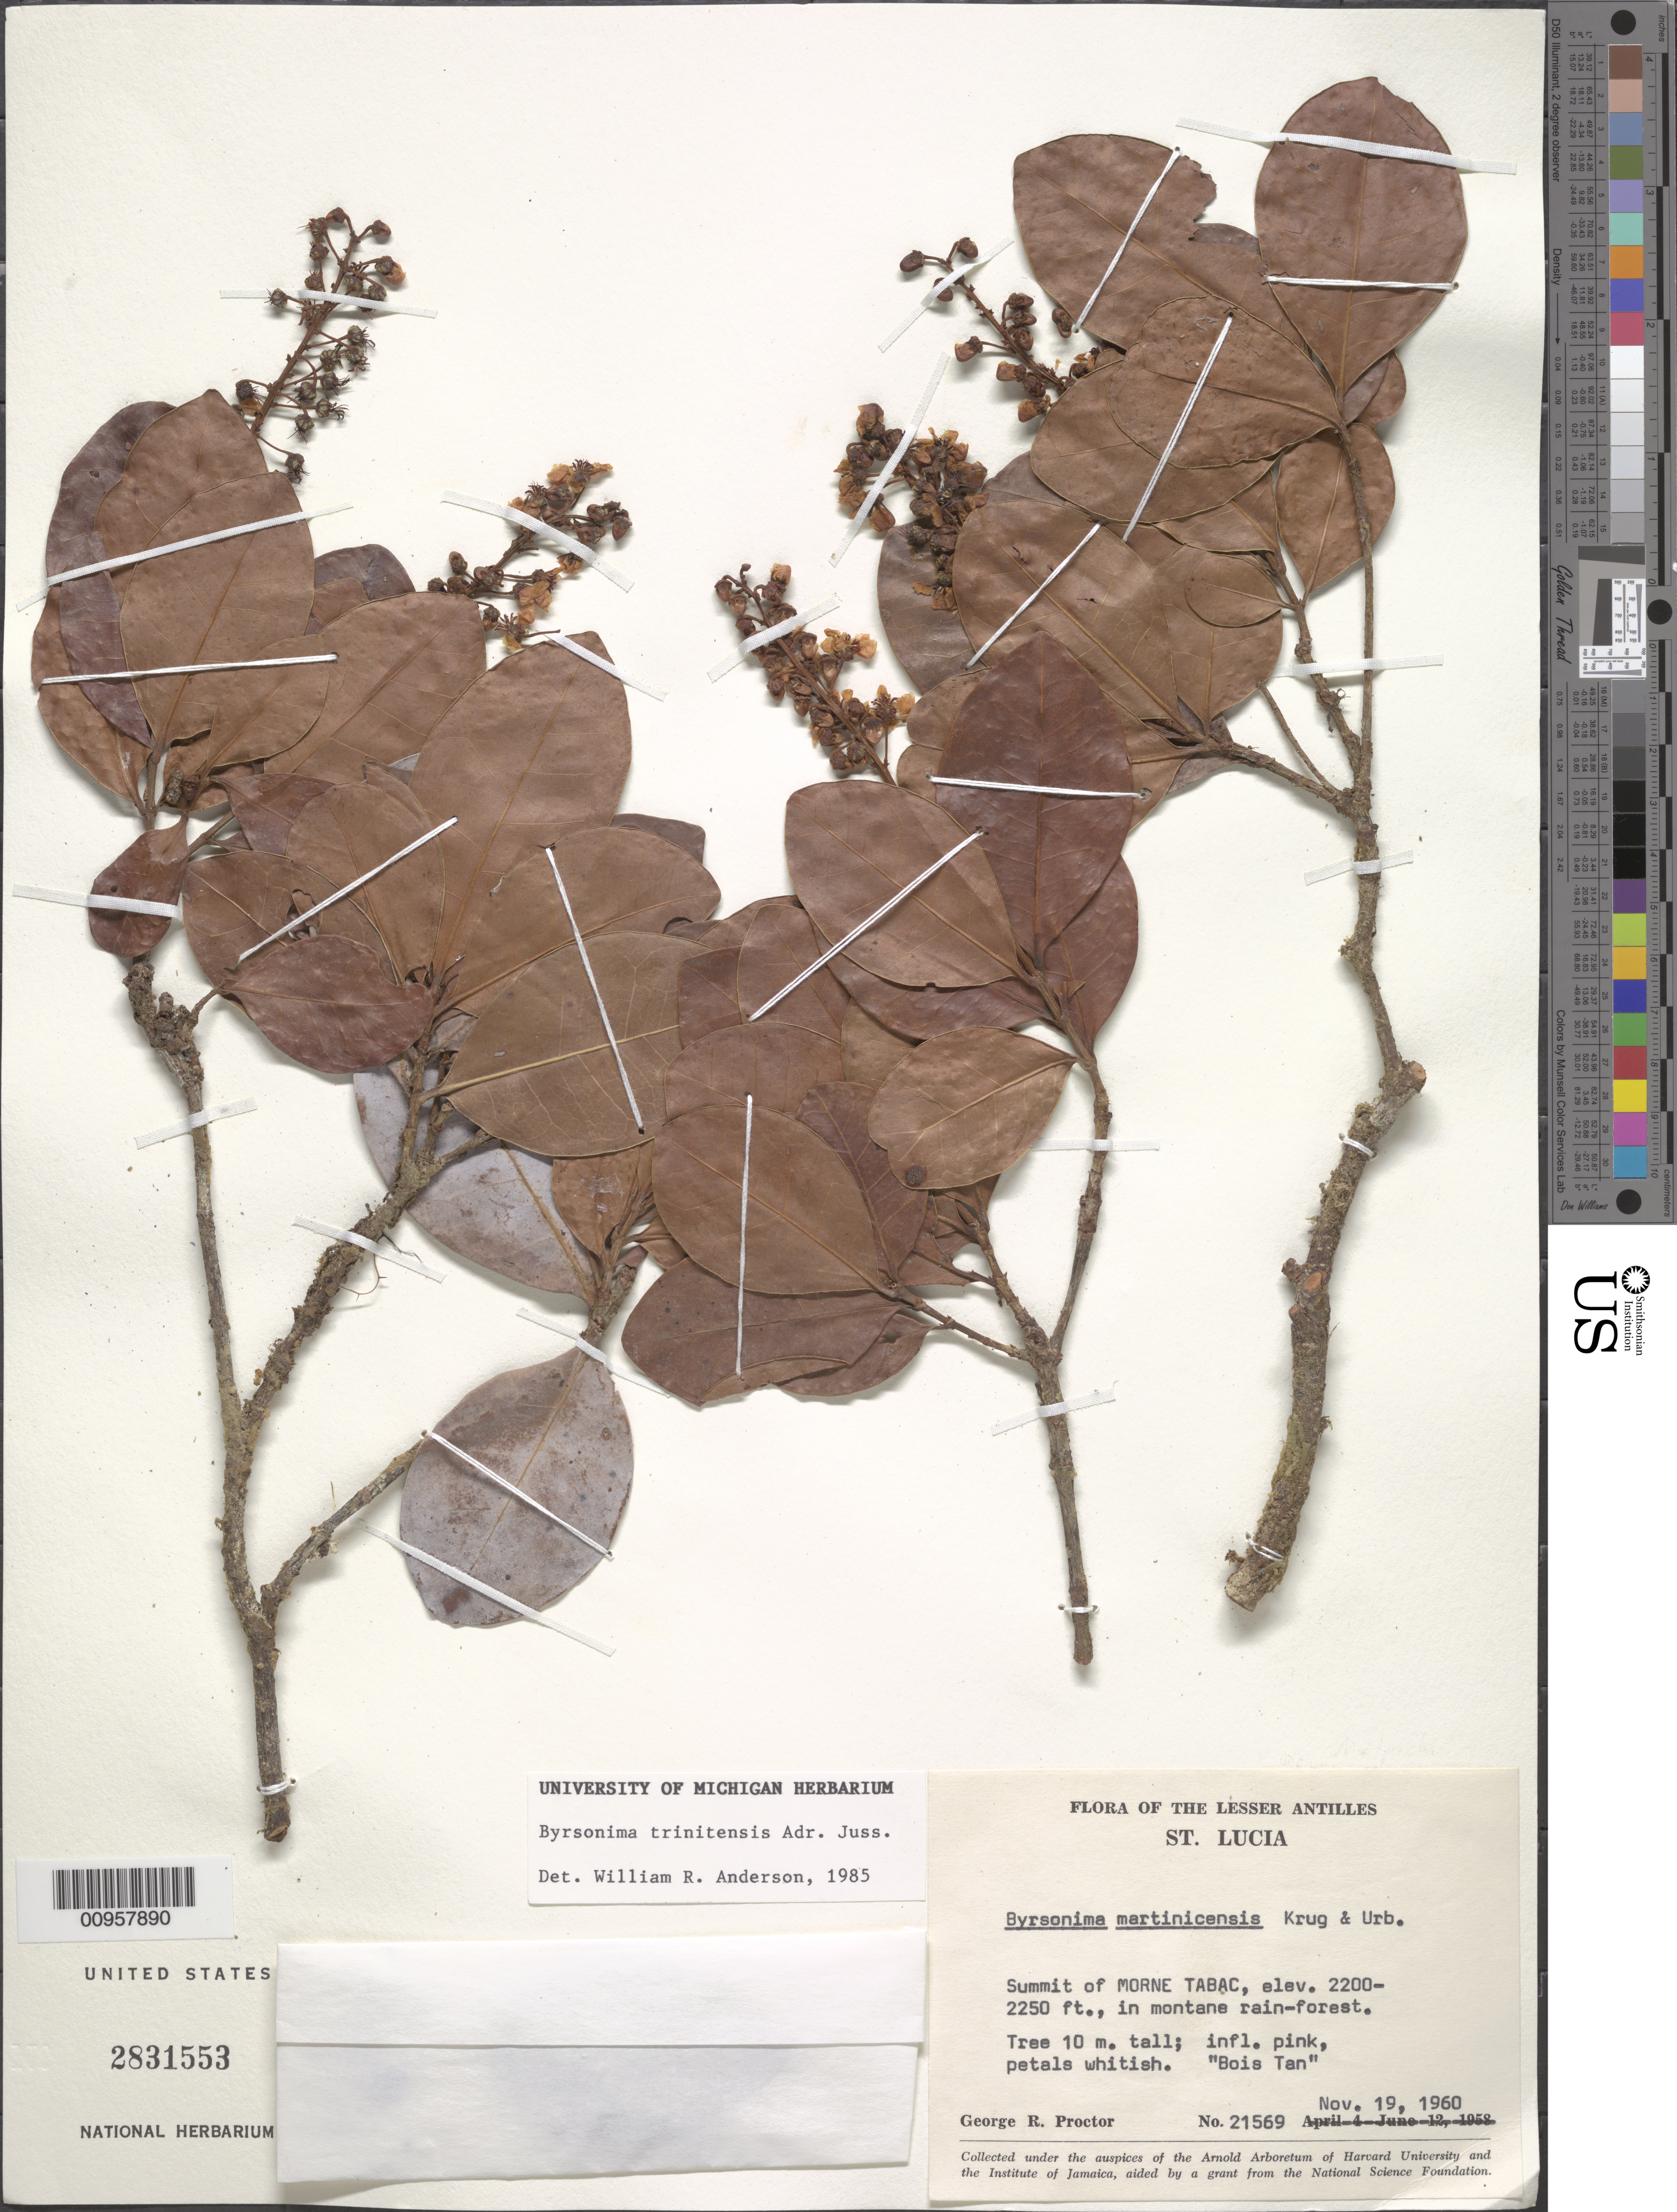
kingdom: Plantae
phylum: Tracheophyta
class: Magnoliopsida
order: Malpighiales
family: Malpighiaceae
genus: Byrsonima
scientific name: Byrsonima trinitensis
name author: A. Juss.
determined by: Anderson, W. R., (MICH), University of Michigan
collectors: G. R. Proctor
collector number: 21569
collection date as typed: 19 Nov 1960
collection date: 1960-11-19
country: St. Lucia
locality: Summit of Morne Tabac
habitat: Montane rain-forest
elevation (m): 671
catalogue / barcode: US 2831553